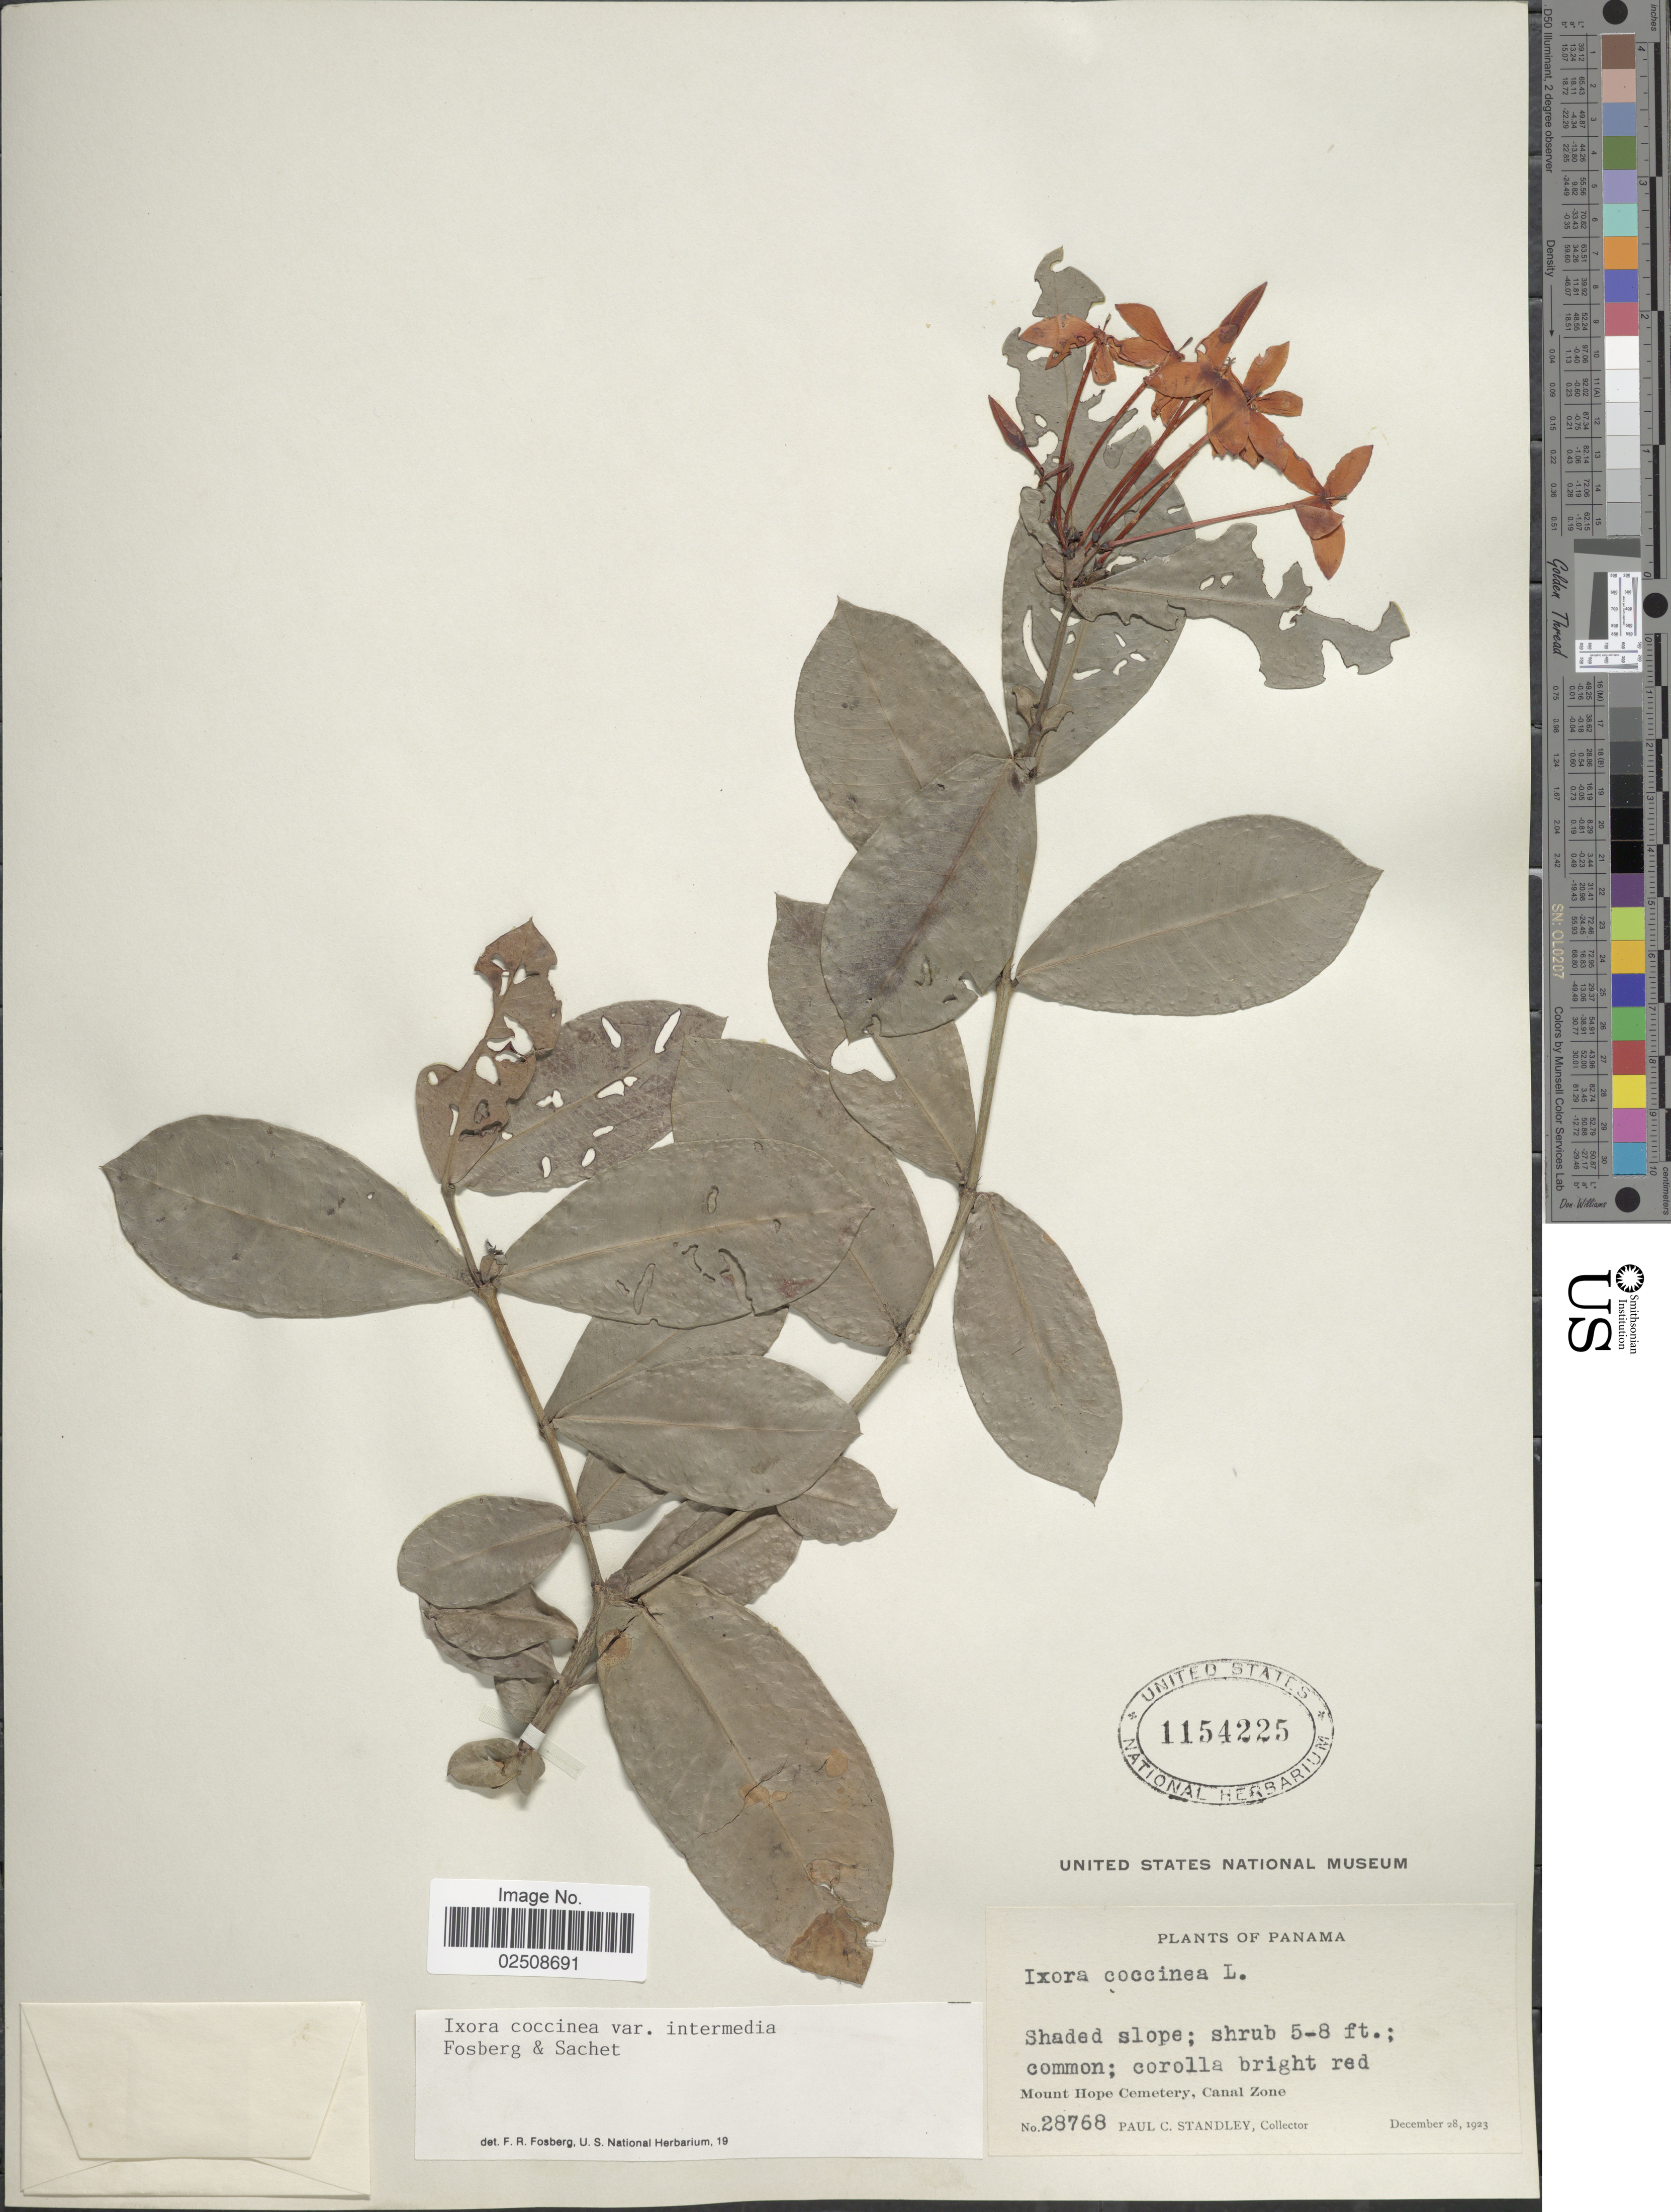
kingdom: Plantae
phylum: Tracheophyta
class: Magnoliopsida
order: Gentianales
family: Rubiaceae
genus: Ixora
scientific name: Ixora coccinea var. intermedia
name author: Fosberg & Sachet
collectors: P. C. Standley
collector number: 28768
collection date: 1923-12-28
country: Panama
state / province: Colón / Panamá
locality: Mount Hope Cemetery, Canal Zone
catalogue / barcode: US 1154225